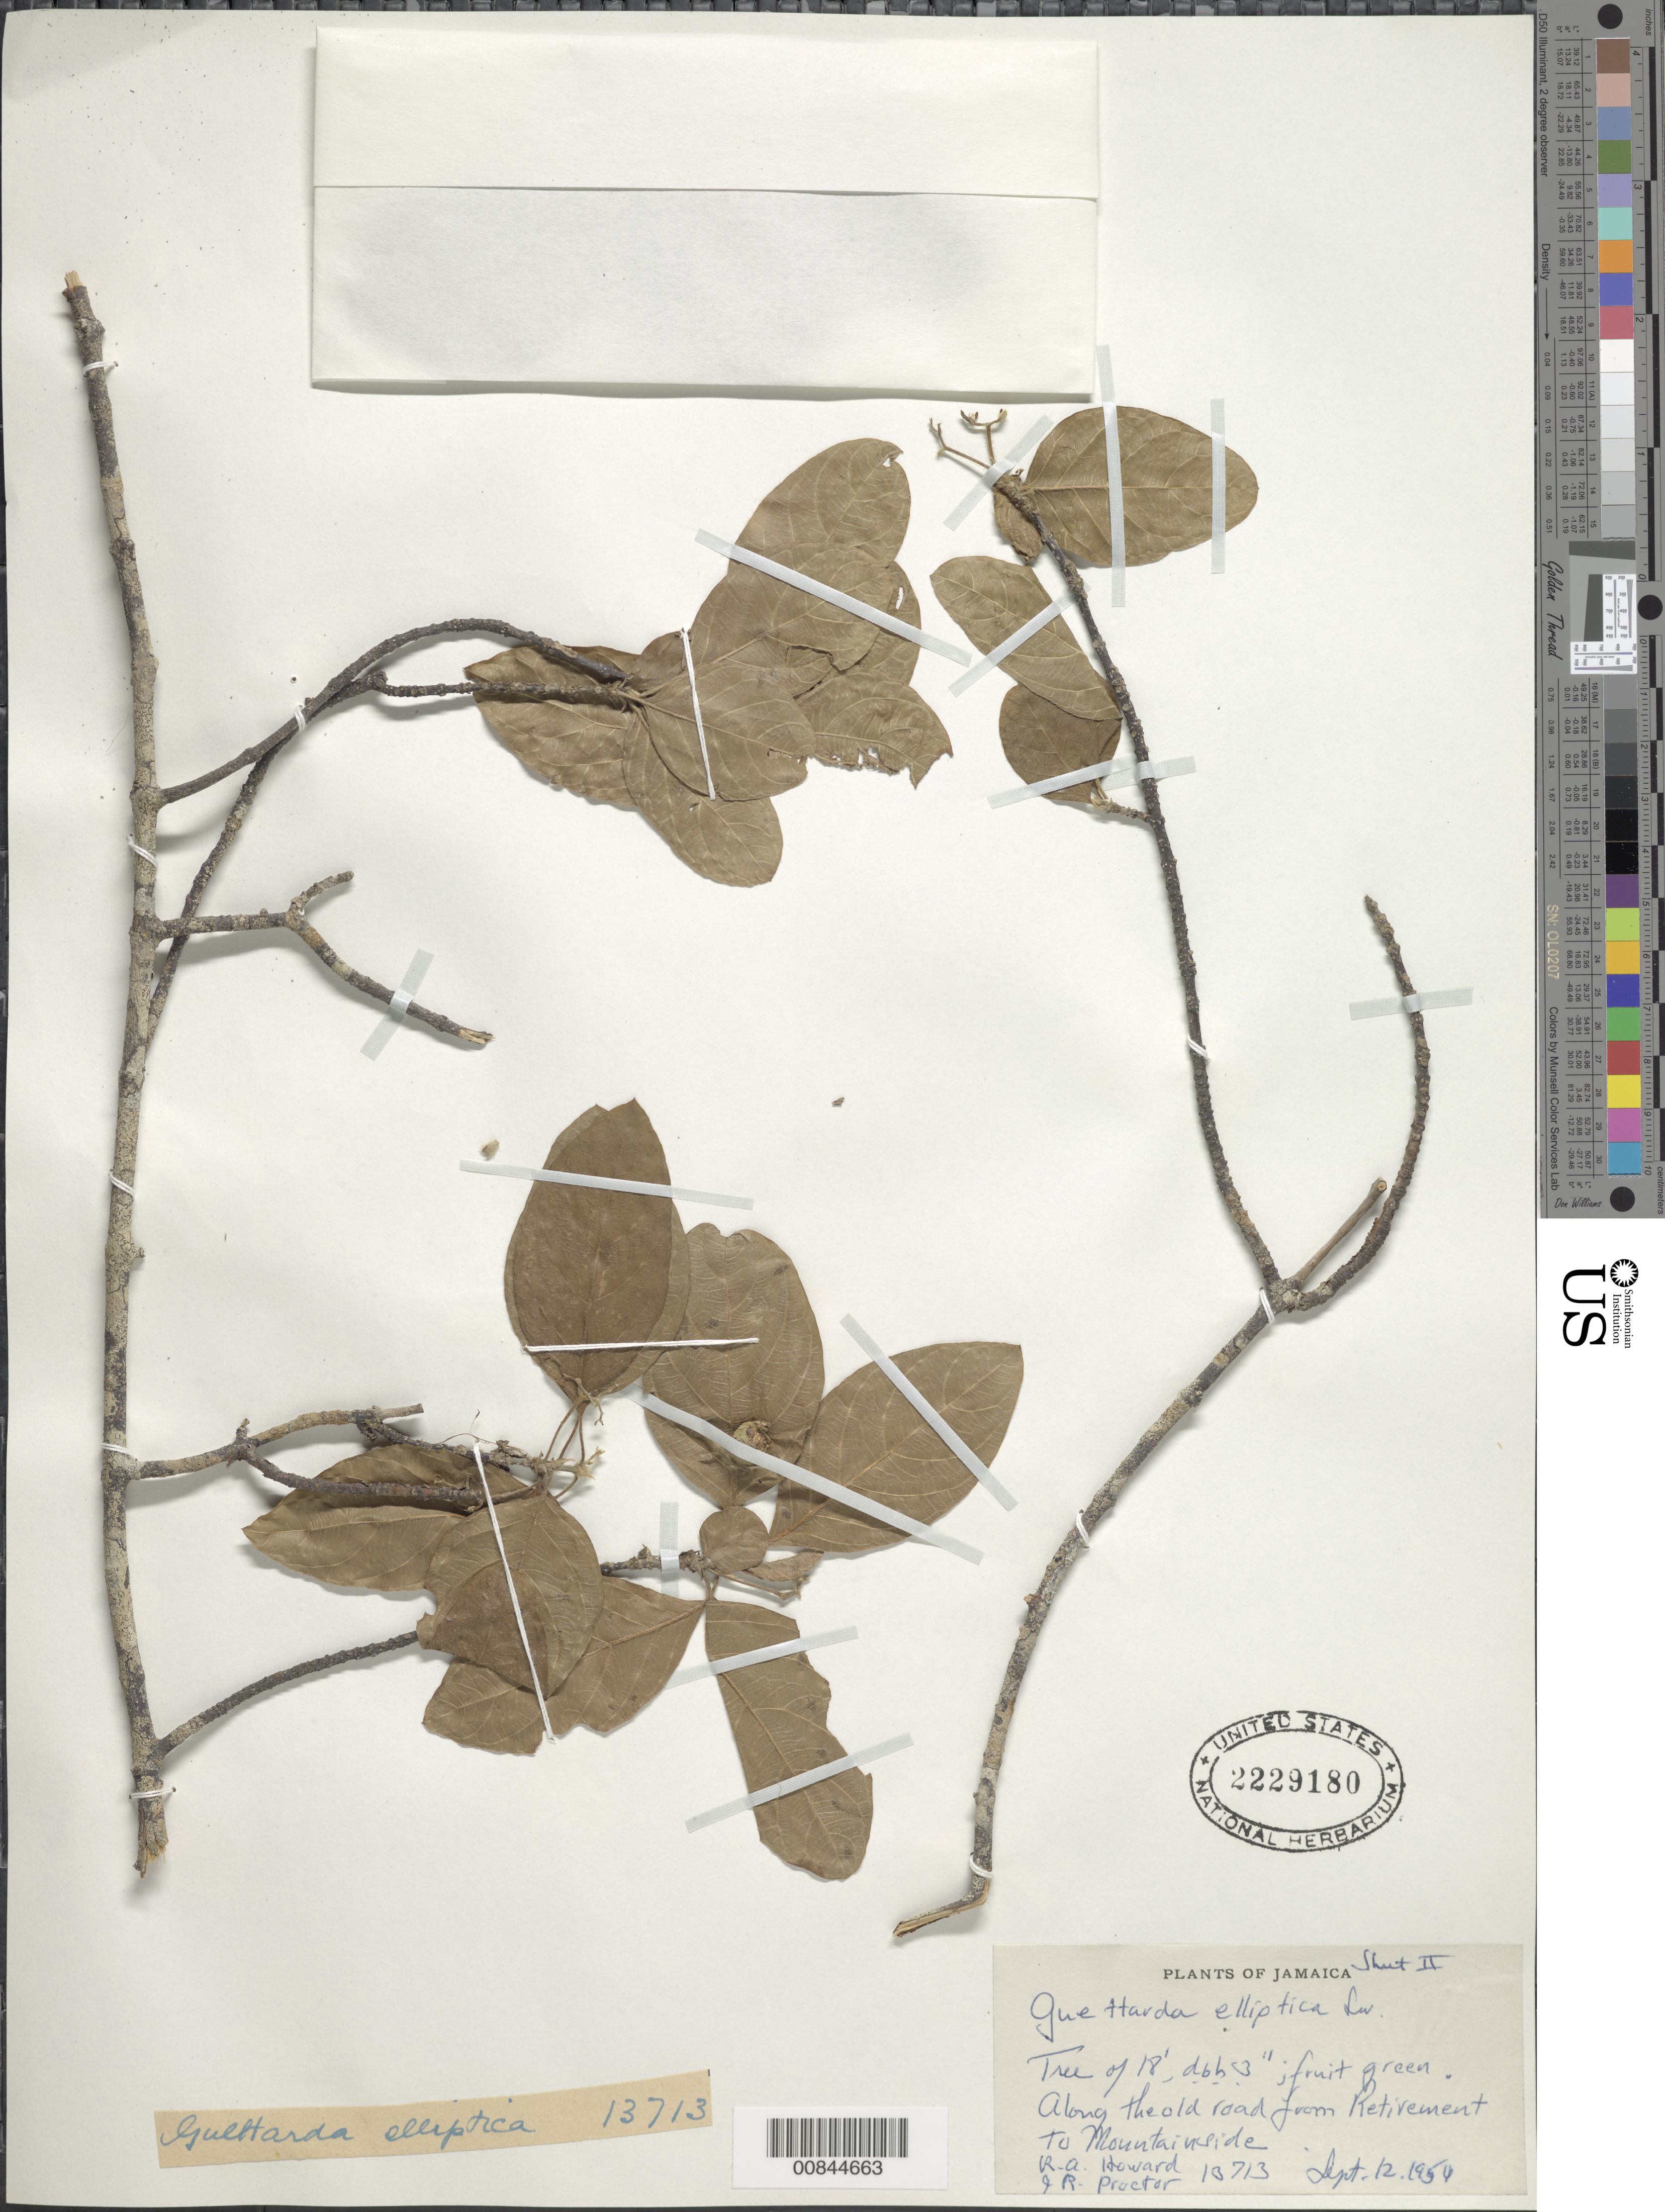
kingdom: Plantae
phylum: Tracheophyta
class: Magnoliopsida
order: Gentianales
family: Rubiaceae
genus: Guettarda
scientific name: Guettarda elliptica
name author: Sw.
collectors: R. A. Howard & G. R. Proctor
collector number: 10713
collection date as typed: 12 Sep 1954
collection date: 1954-09-12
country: Jamaica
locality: Along the road from Retirement to Mountainside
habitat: Along road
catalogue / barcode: US 2229180